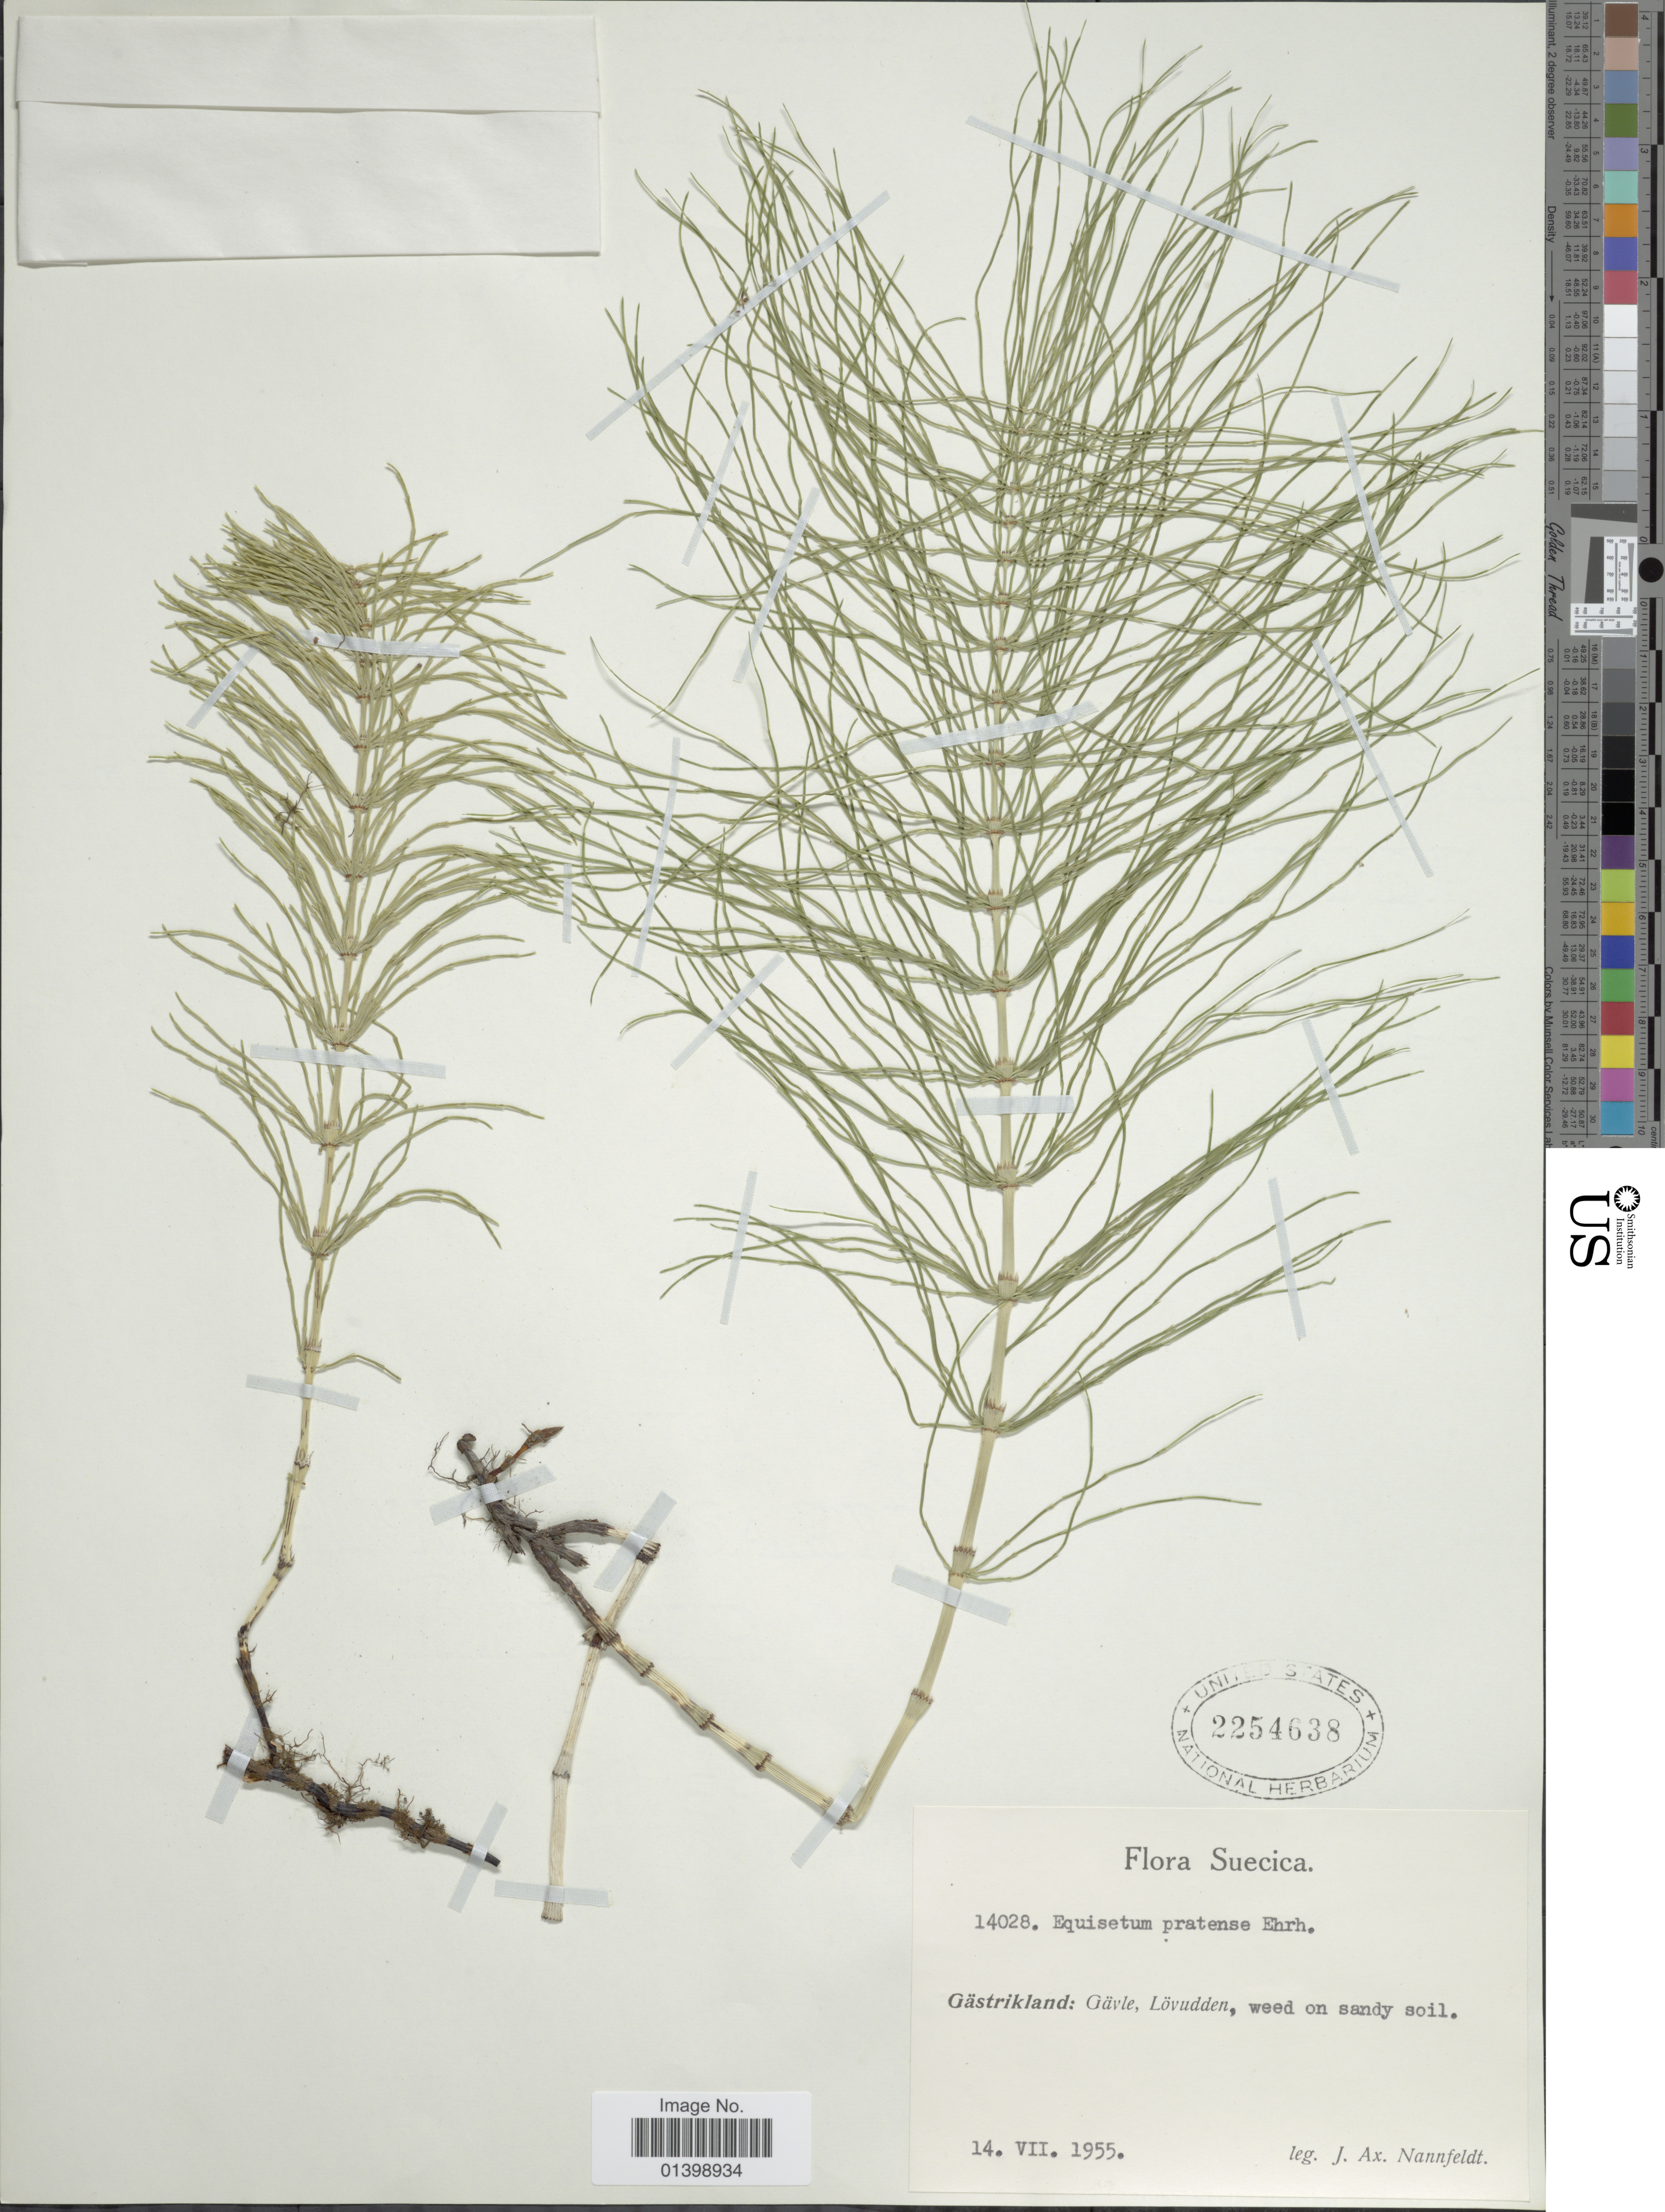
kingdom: Plantae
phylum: Tracheophyta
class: Polypodiopsida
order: Equisetales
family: Equisetaceae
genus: Equisetum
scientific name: Equisetum pratense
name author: Ehrh.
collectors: J. Nannfeldt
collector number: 14028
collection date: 1955-07-14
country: Sweden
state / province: Gavleborg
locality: Gästrikland: Gävle. Lövudden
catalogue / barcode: US 2254638